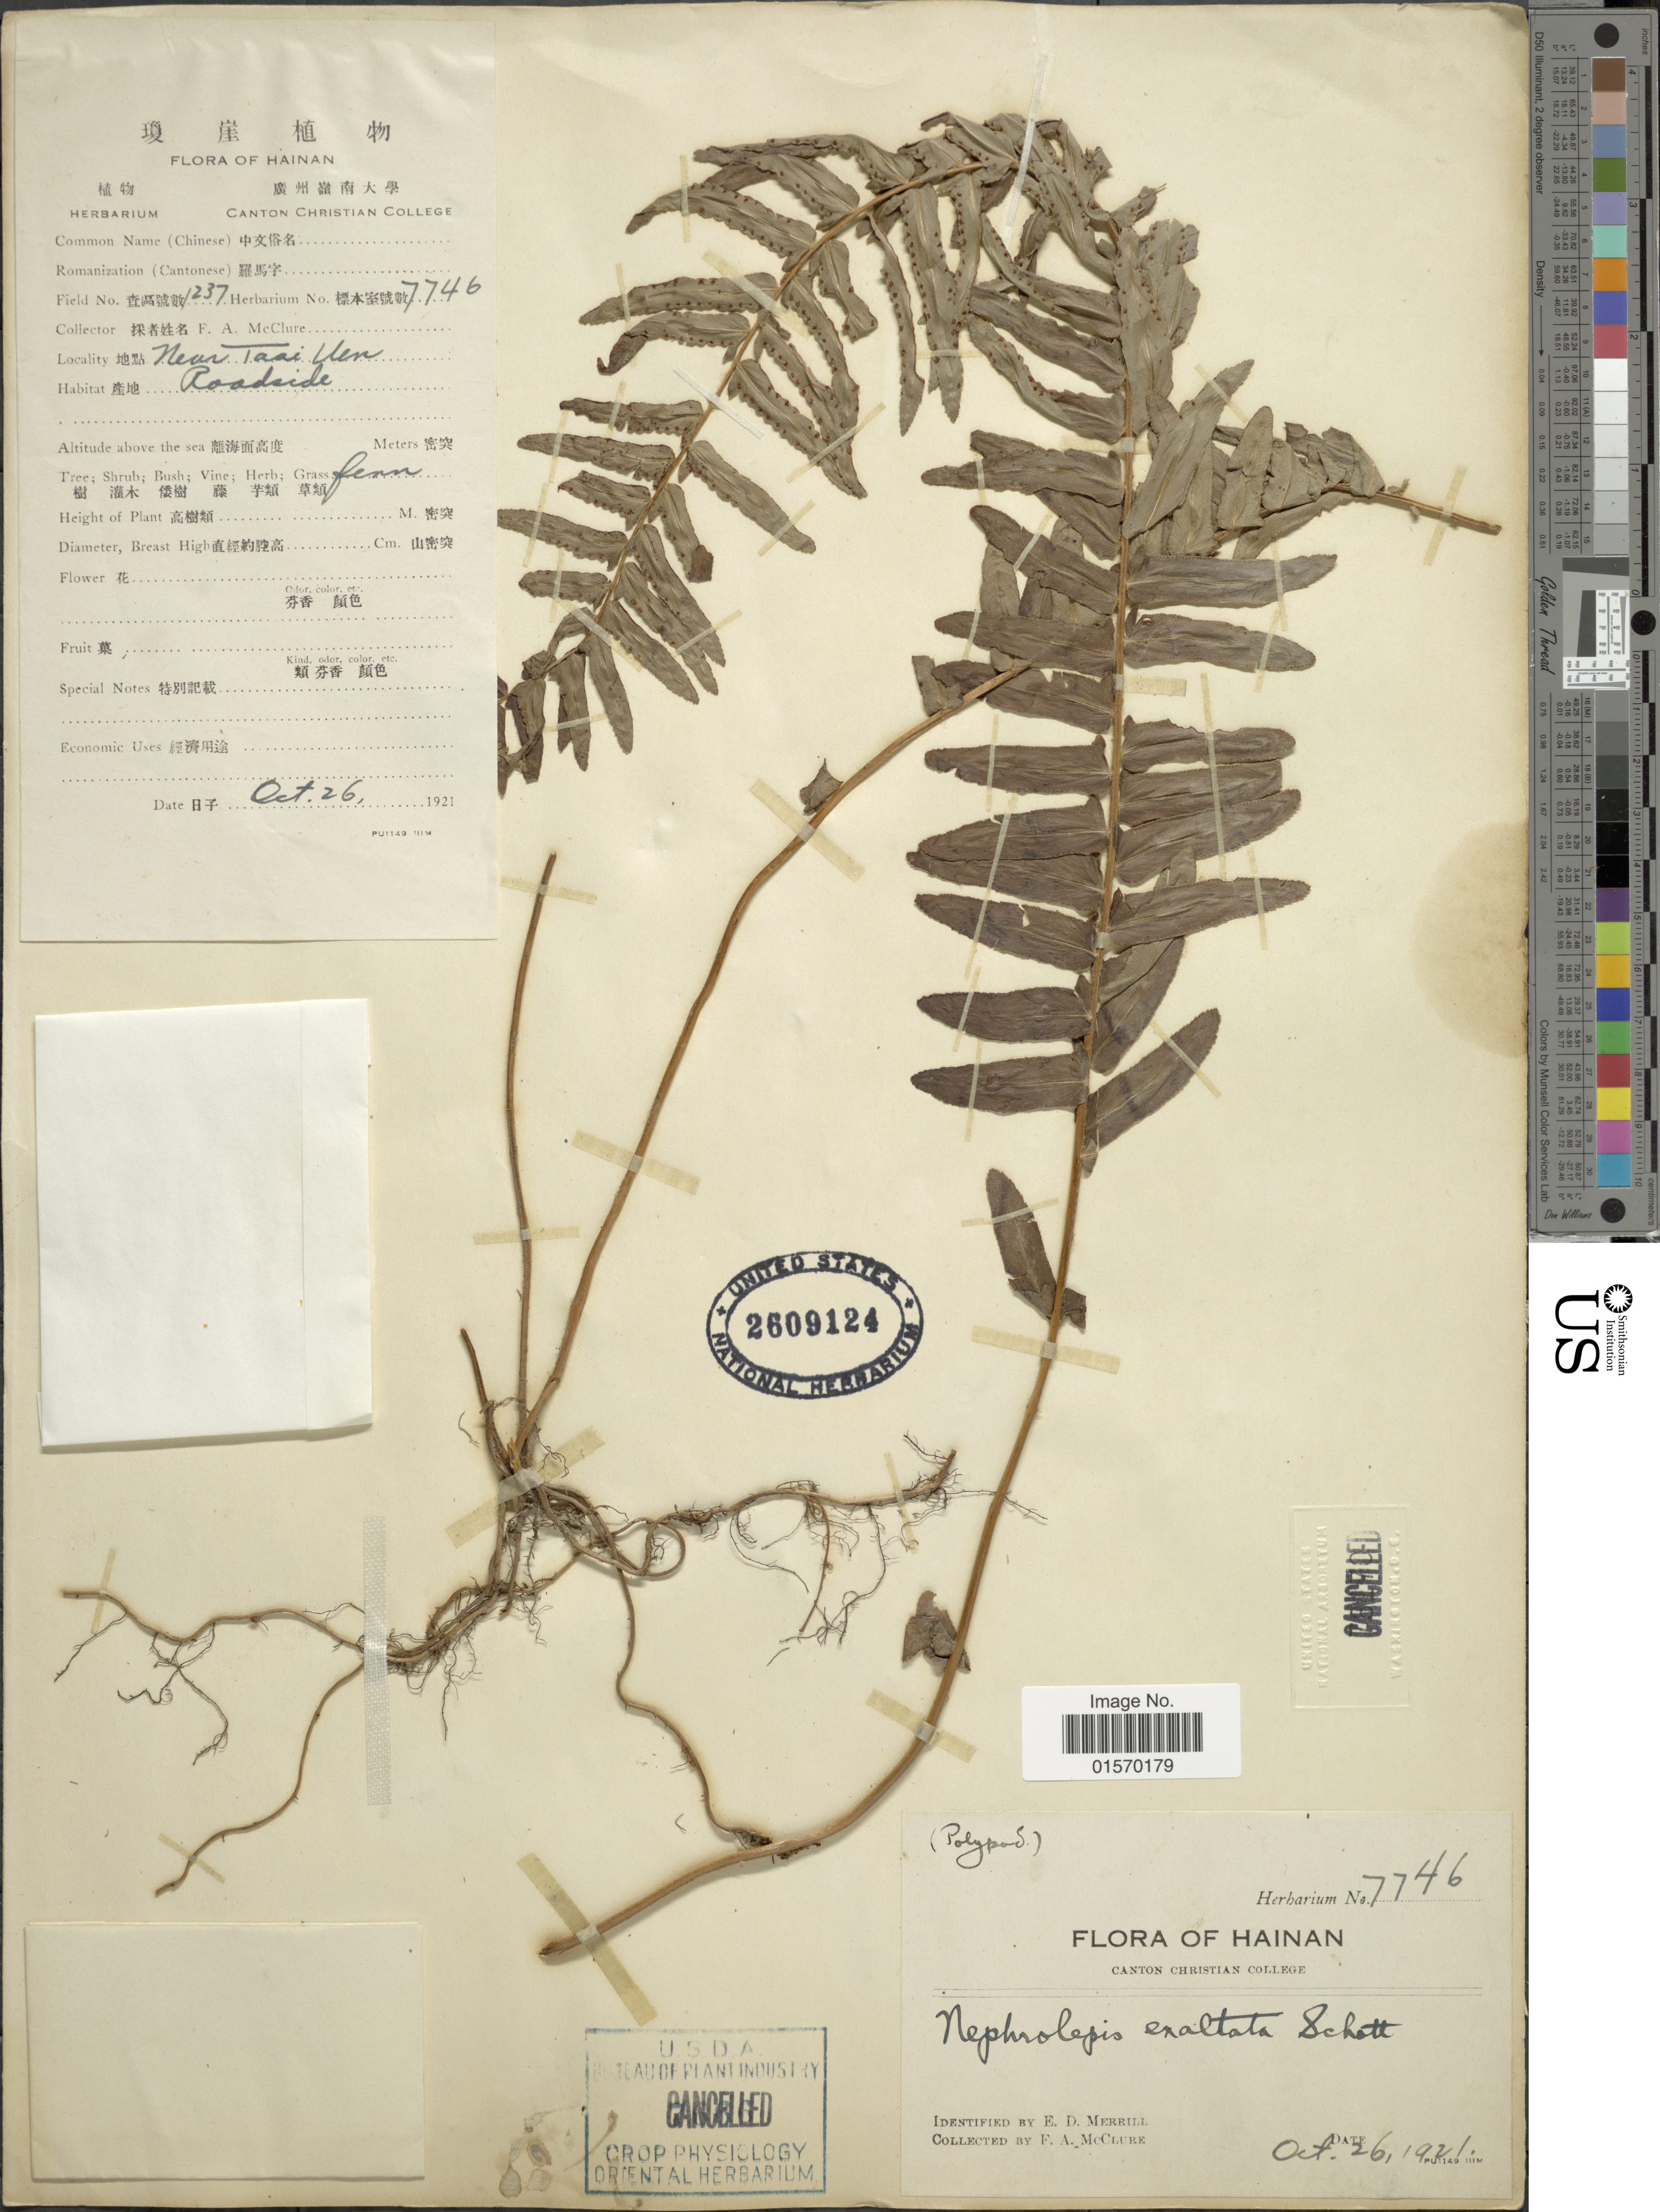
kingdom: Plantae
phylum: Tracheophyta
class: Polypodiopsida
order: Polypodiales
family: Nephrolepidaceae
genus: Nephrolepis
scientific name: Nephrolepis cordifolia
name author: (L.) C. Presl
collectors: F. A. McClure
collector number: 1237/7746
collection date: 1921-10-26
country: China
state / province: Hainan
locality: Near Taai Uen. Roadside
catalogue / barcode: US 2609124